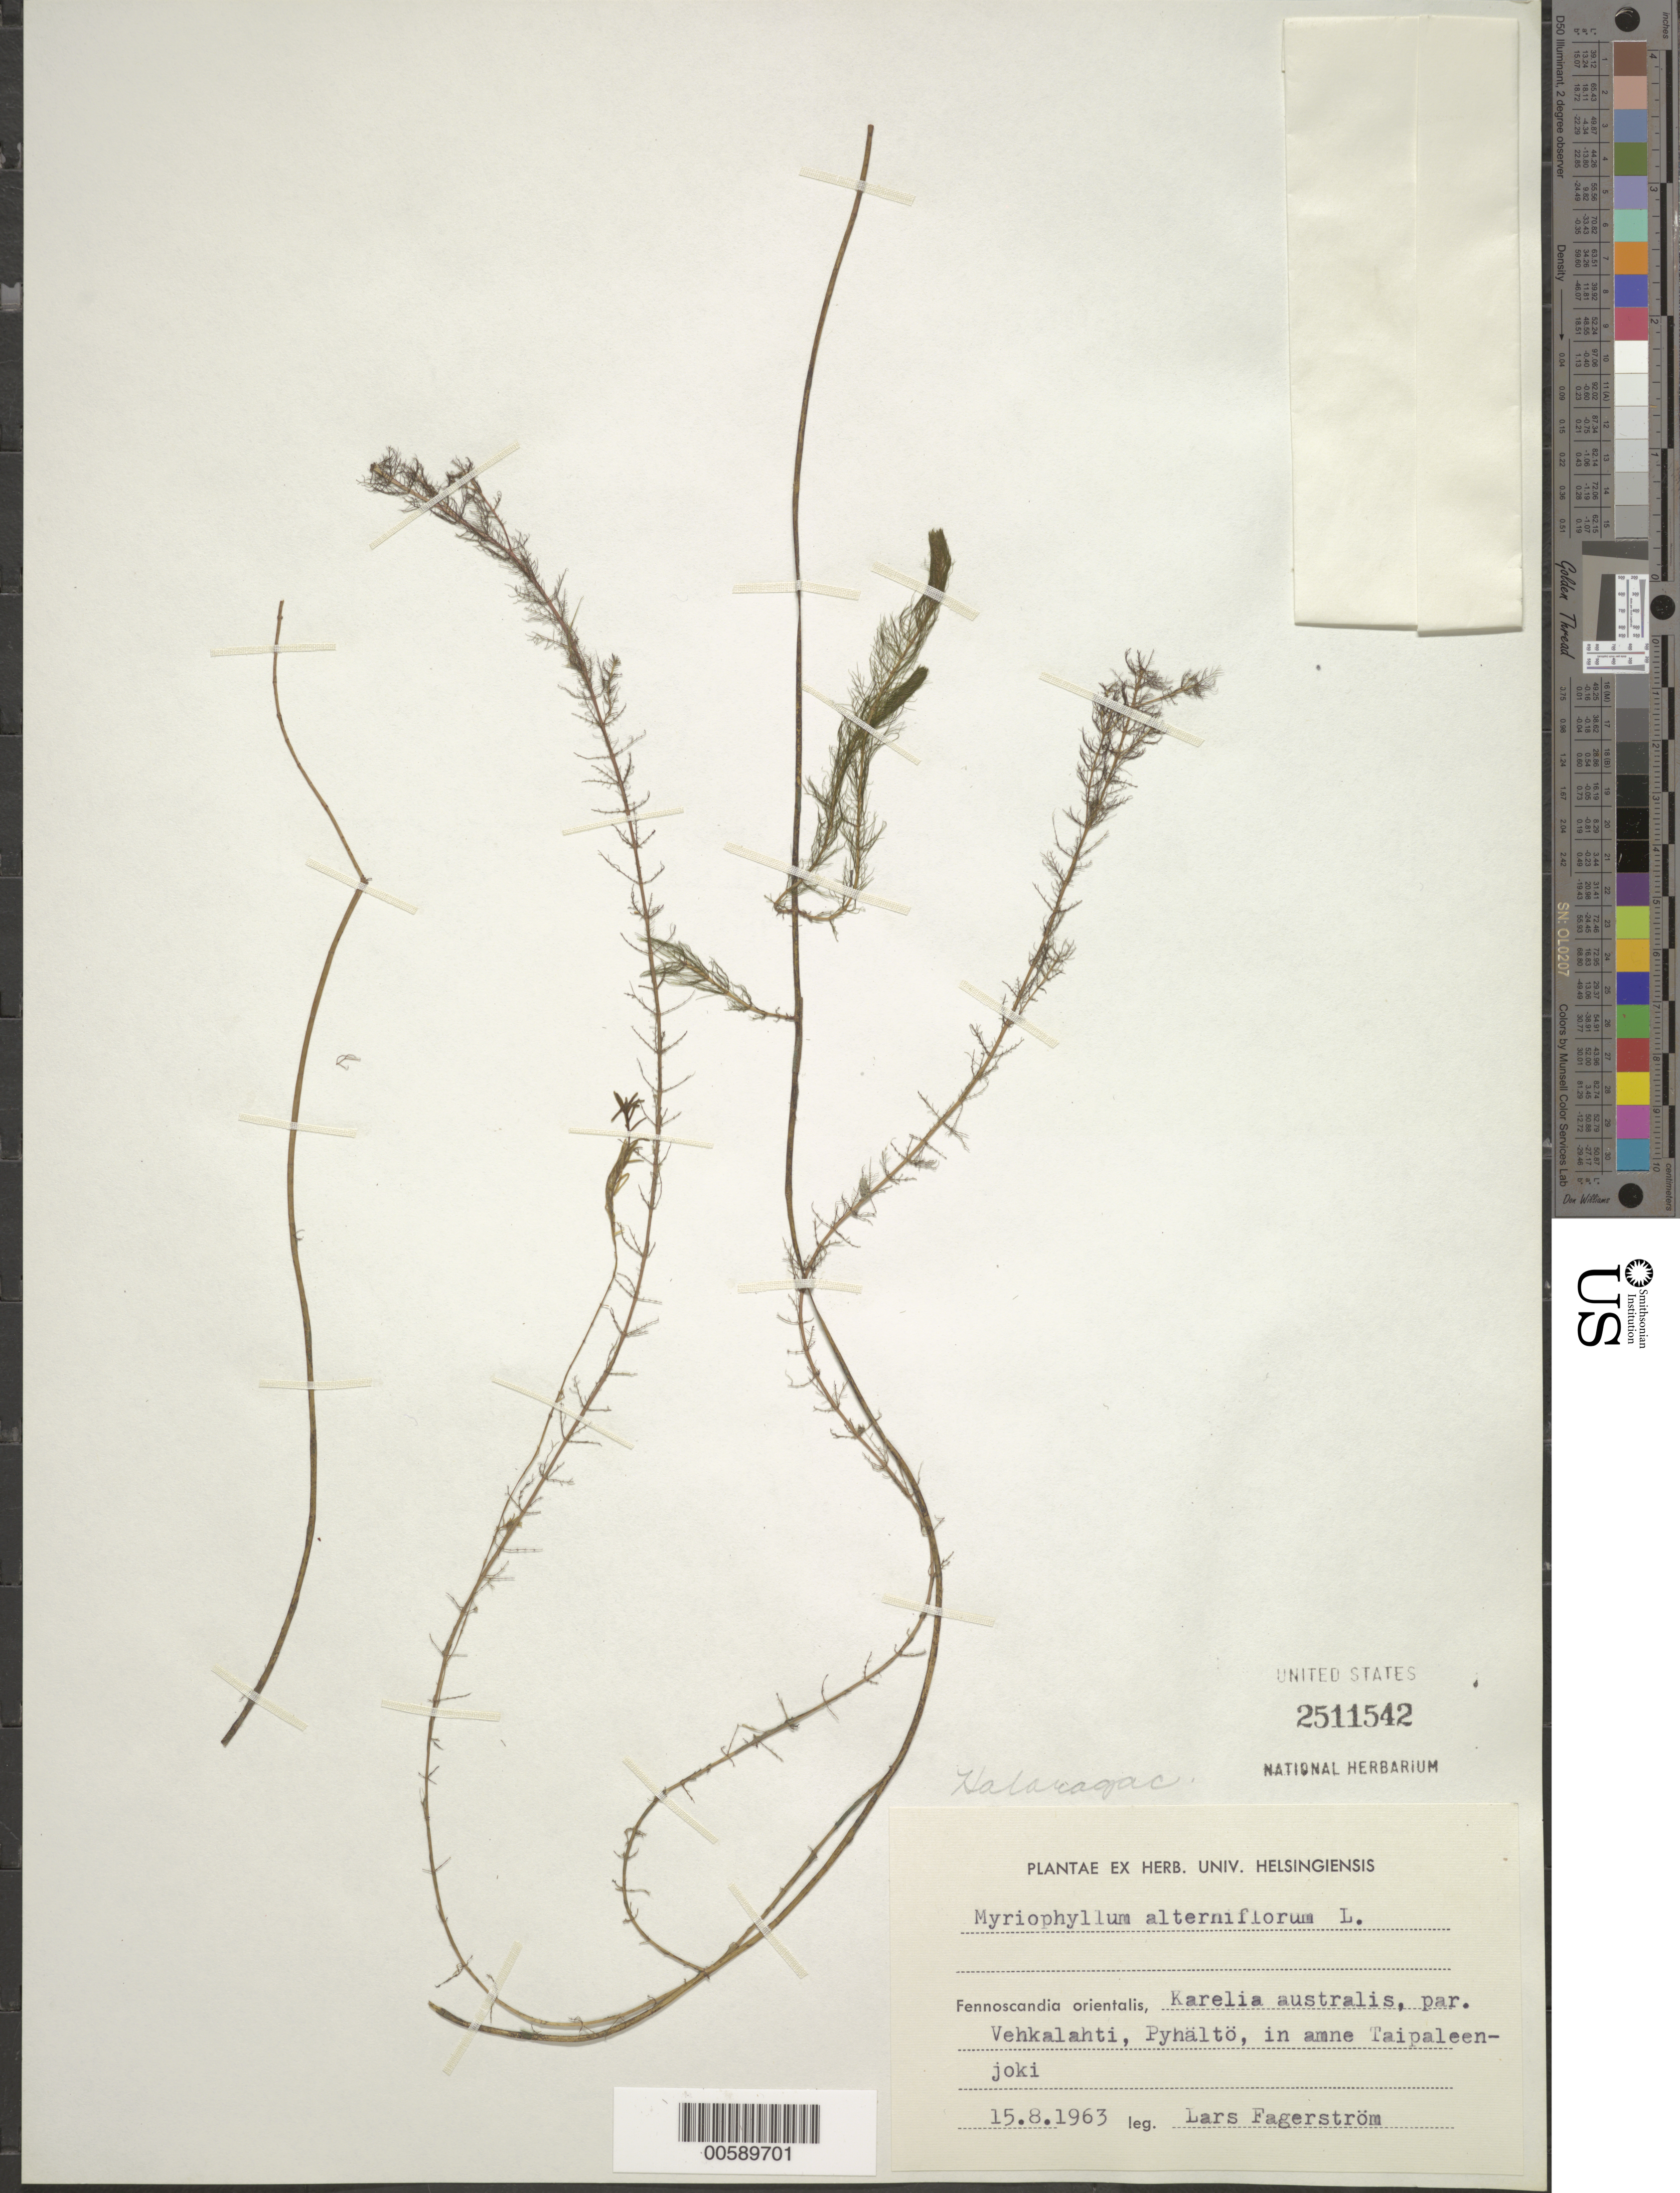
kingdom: Plantae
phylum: Tracheophyta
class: Magnoliopsida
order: Saxifragales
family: Haloragaceae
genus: Myriophyllum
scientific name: Myriophyllum alterniflorum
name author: DC.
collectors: L. Fagerstrom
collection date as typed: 15 Aug 1963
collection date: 1963-08-15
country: Finland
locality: Karelia australis, par. Vehkalahti, Phyältö, in amne Taipaleenjoki.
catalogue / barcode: US 2511542